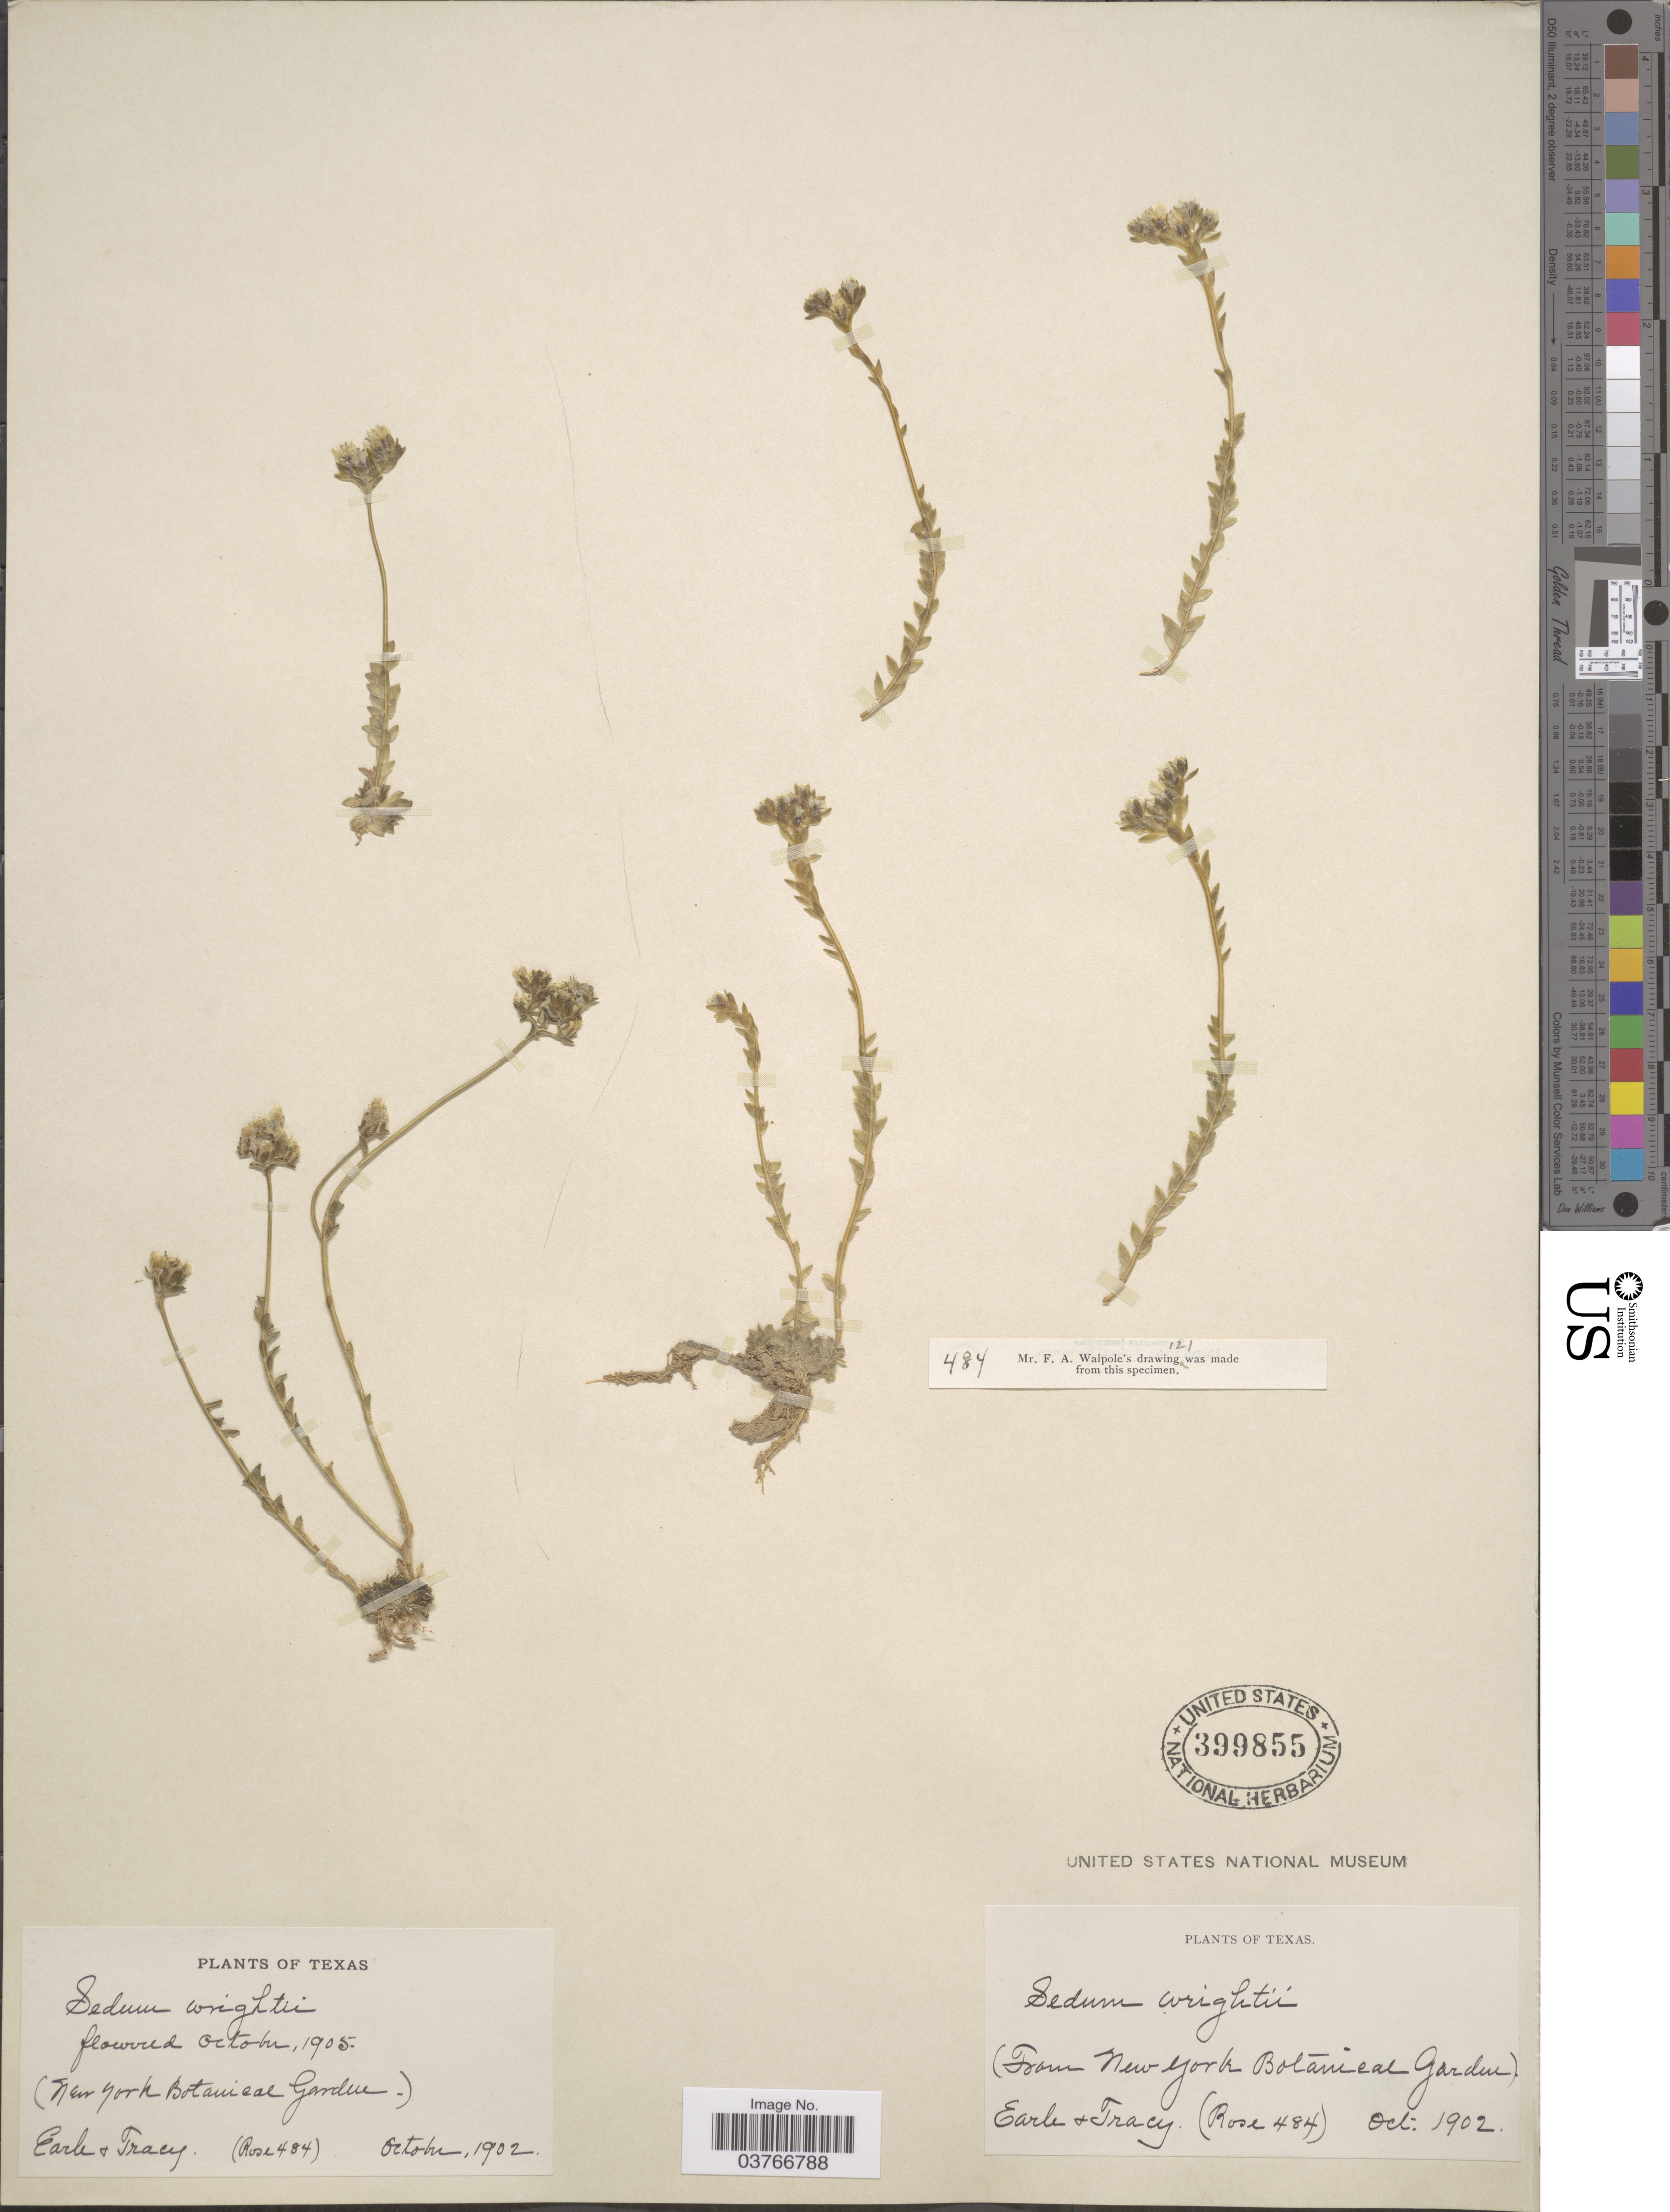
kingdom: Plantae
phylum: Tracheophyta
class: Magnoliopsida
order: Saxifragales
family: Crassulaceae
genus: Sedum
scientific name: Sedum wrightii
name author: A. Gray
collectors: -. Earle & -. Tracy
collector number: (Rose 484)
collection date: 1902-10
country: United States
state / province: Texas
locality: (From New York Botanical Garden).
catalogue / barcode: US 399855